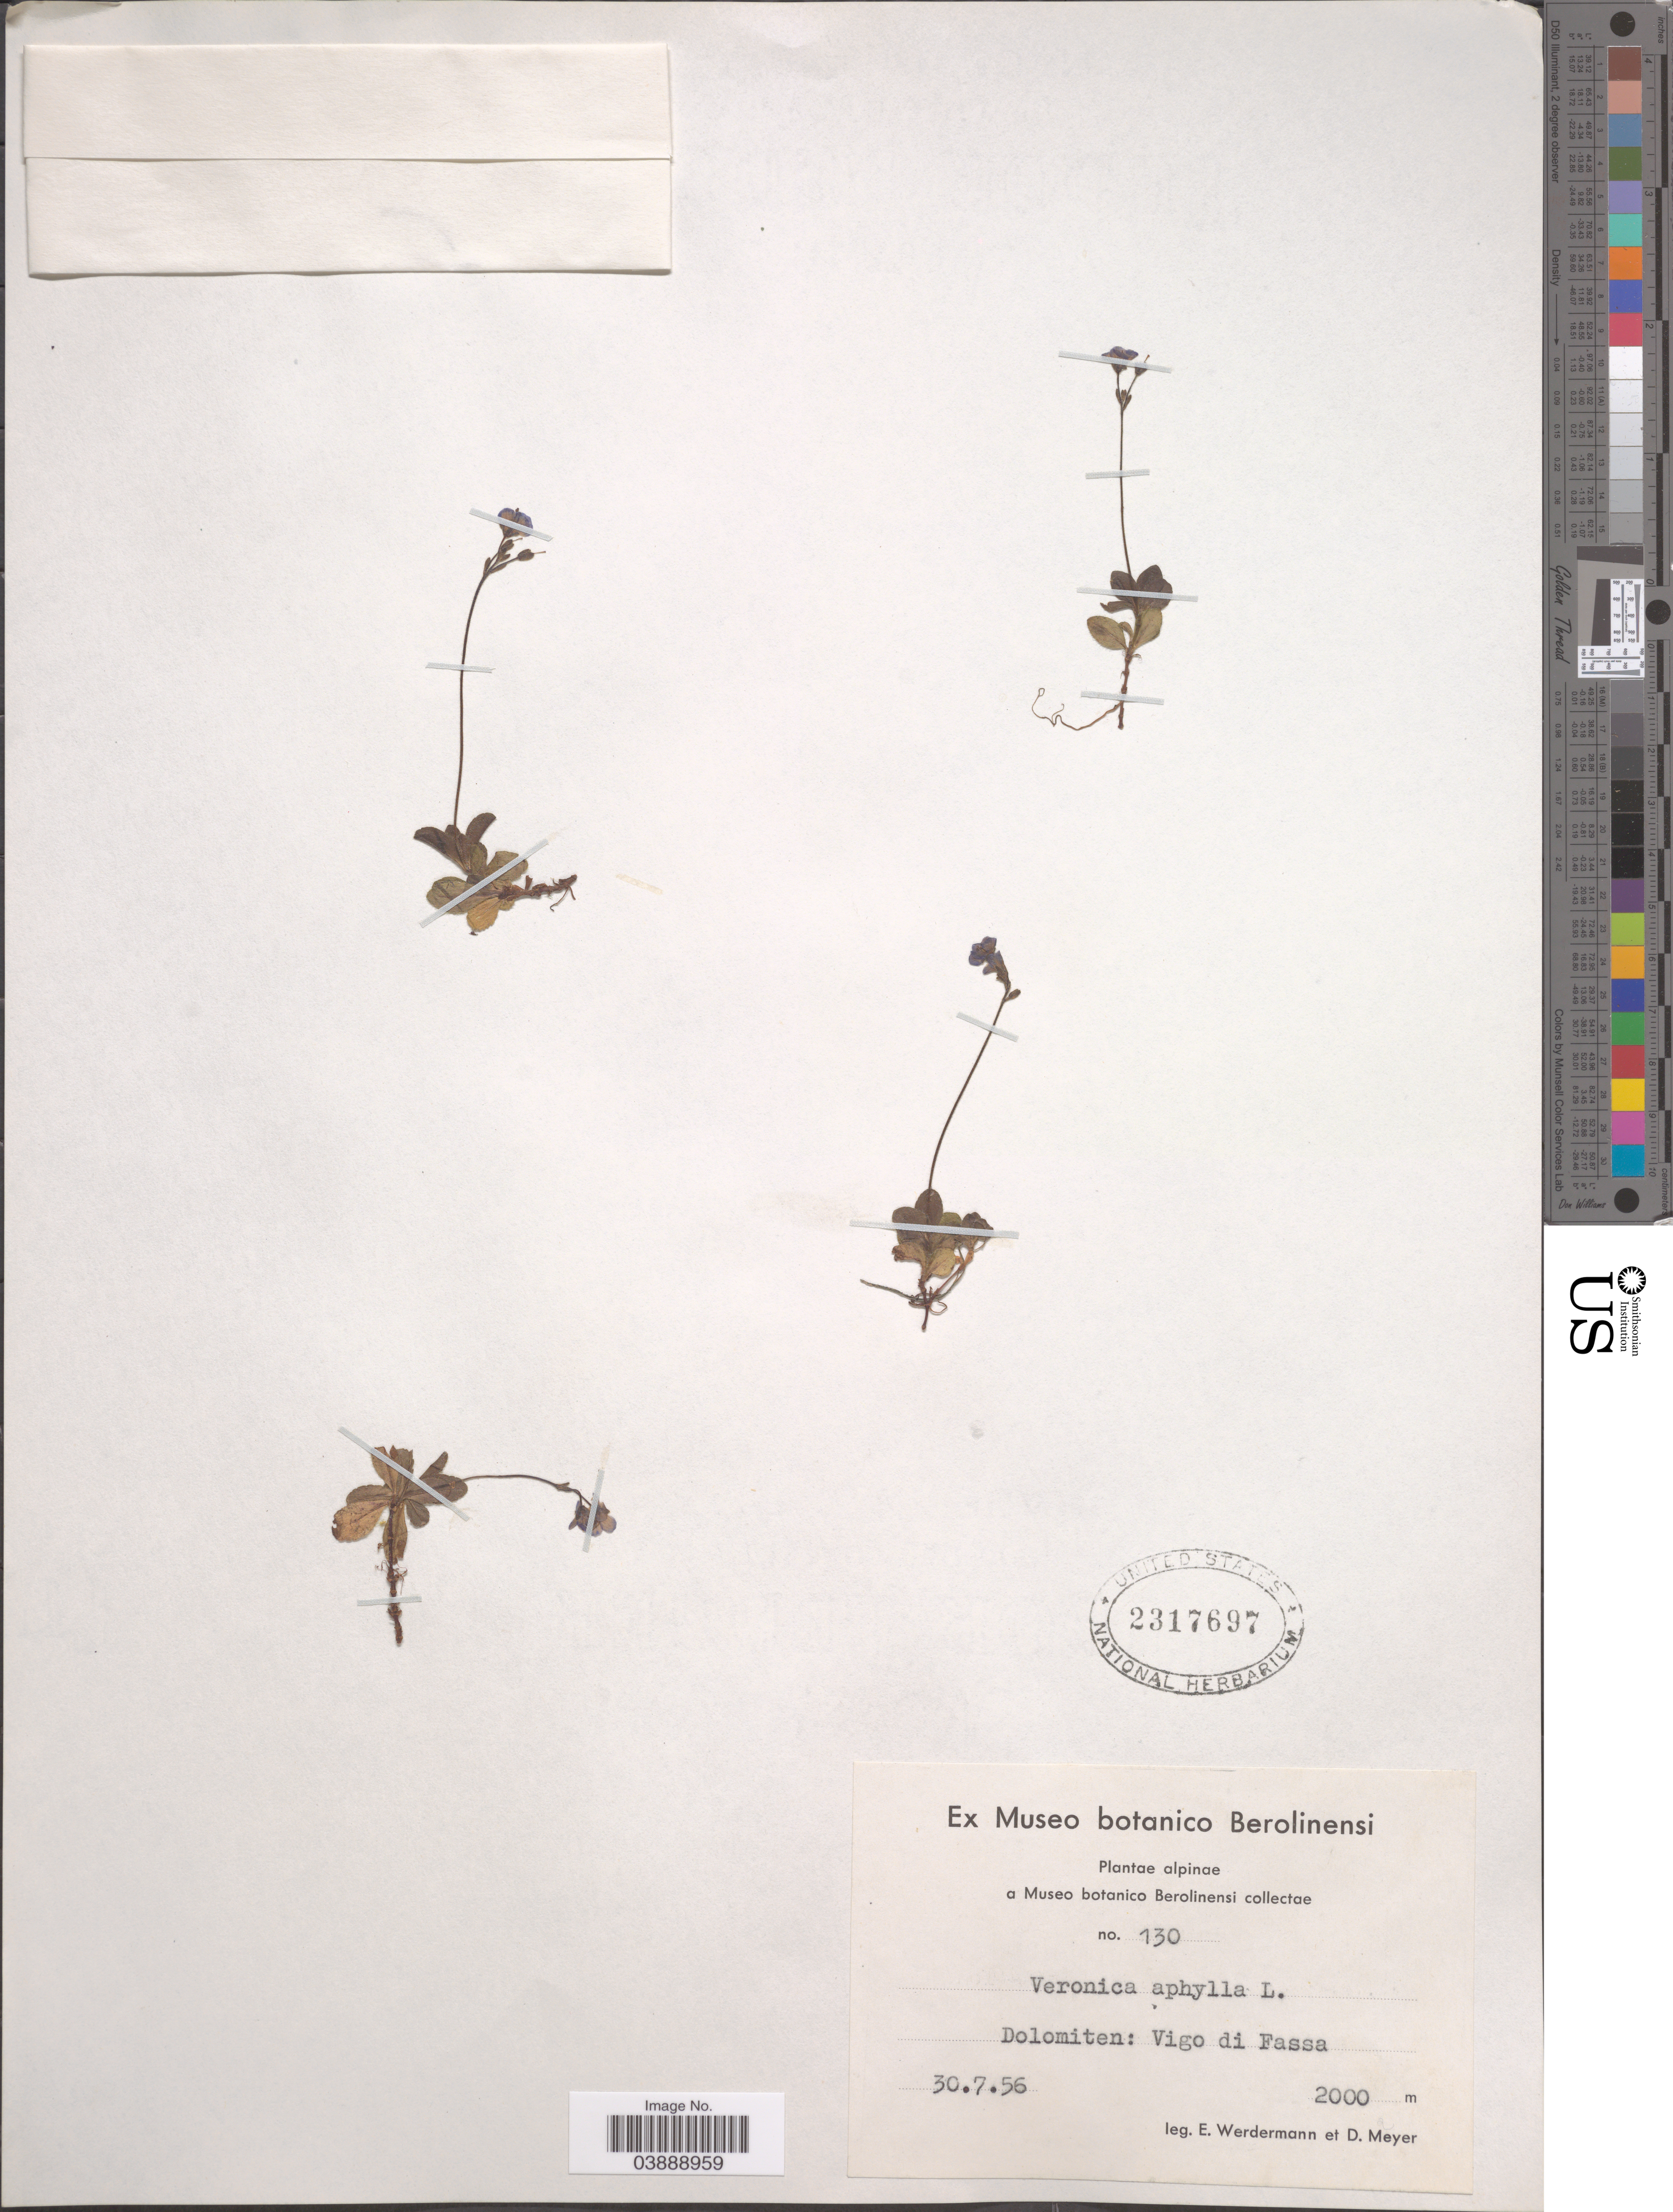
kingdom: Plantae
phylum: Tracheophyta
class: Magnoliopsida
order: Lamiales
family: Plantaginaceae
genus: Veronica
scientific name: Veronica aphylla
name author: L.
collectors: E. Werdermann & D. Meyer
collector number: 130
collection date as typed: Transcribed d/m/y: 30/7/56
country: Italy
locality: Dolomiten: Vigo di Fassa.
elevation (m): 2000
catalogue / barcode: US 2317697